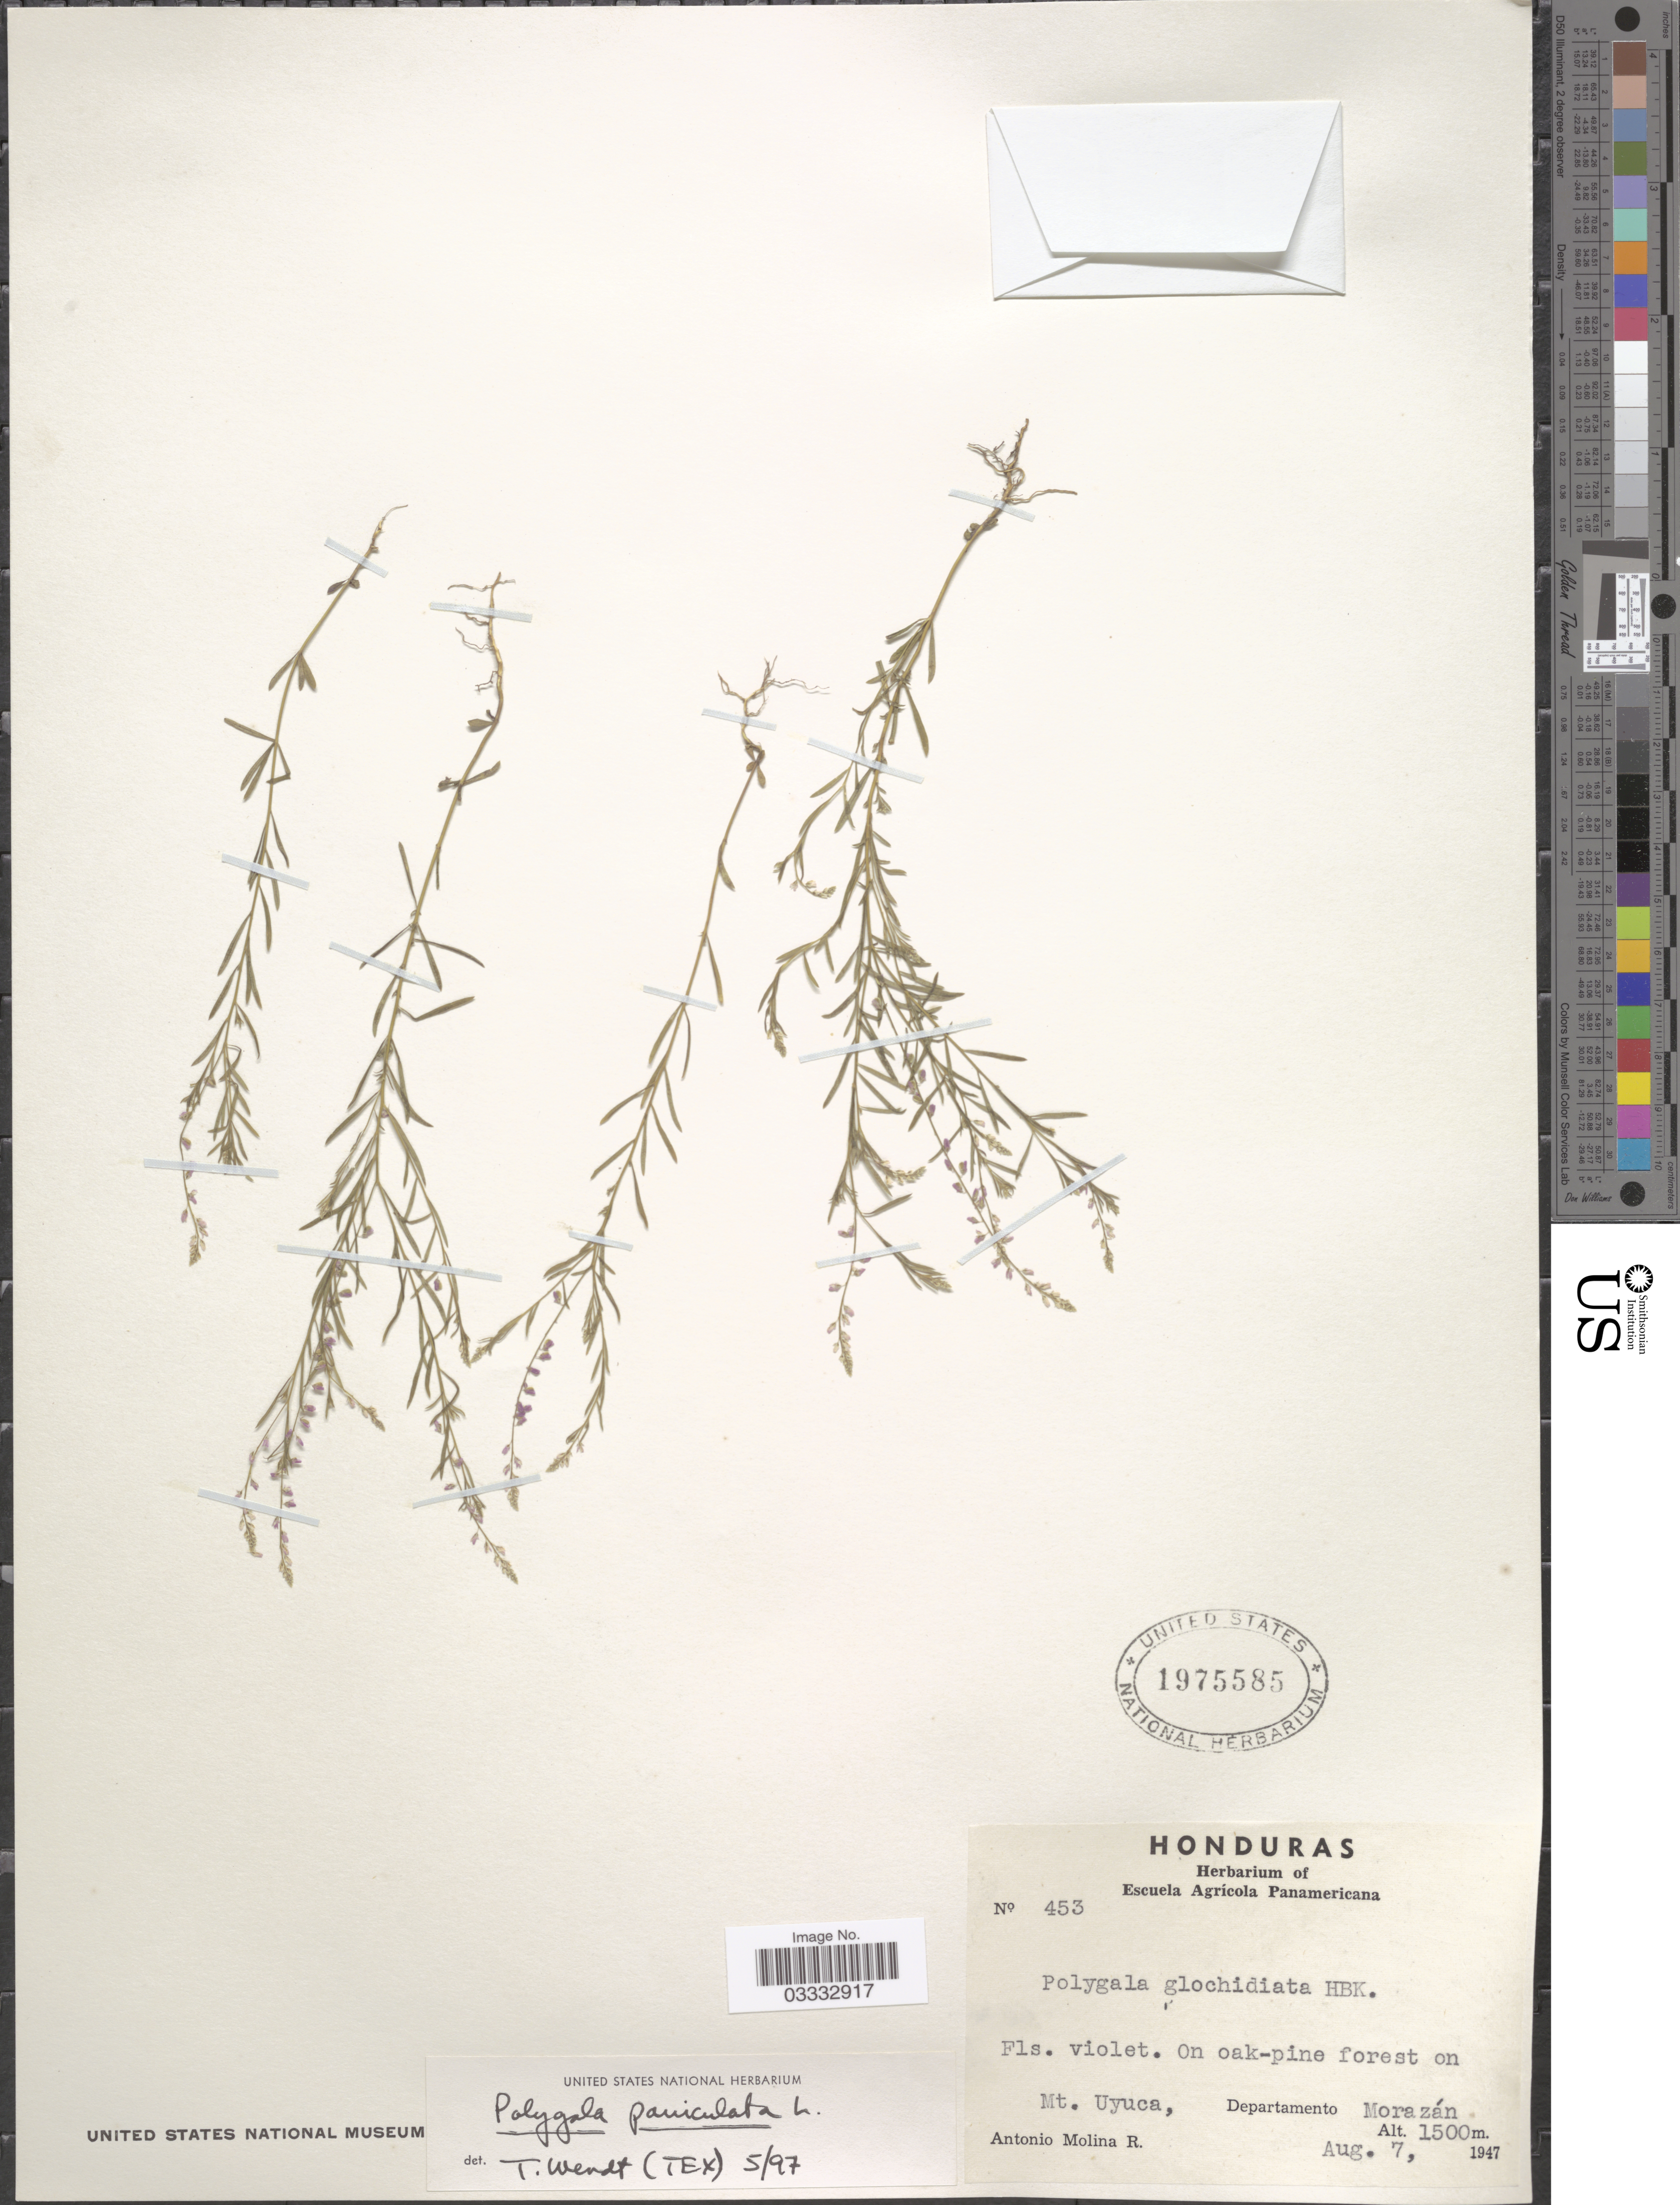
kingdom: Plantae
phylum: Tracheophyta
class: Magnoliopsida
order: Fabales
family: Polygalaceae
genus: Polygala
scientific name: Polygala paniculata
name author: L.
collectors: A. Molina R.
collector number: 453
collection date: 1947-08-07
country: Honduras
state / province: Fco. Morazán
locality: Mt. Uyuca, Departamento Morazán.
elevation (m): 1500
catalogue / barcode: US 1975585